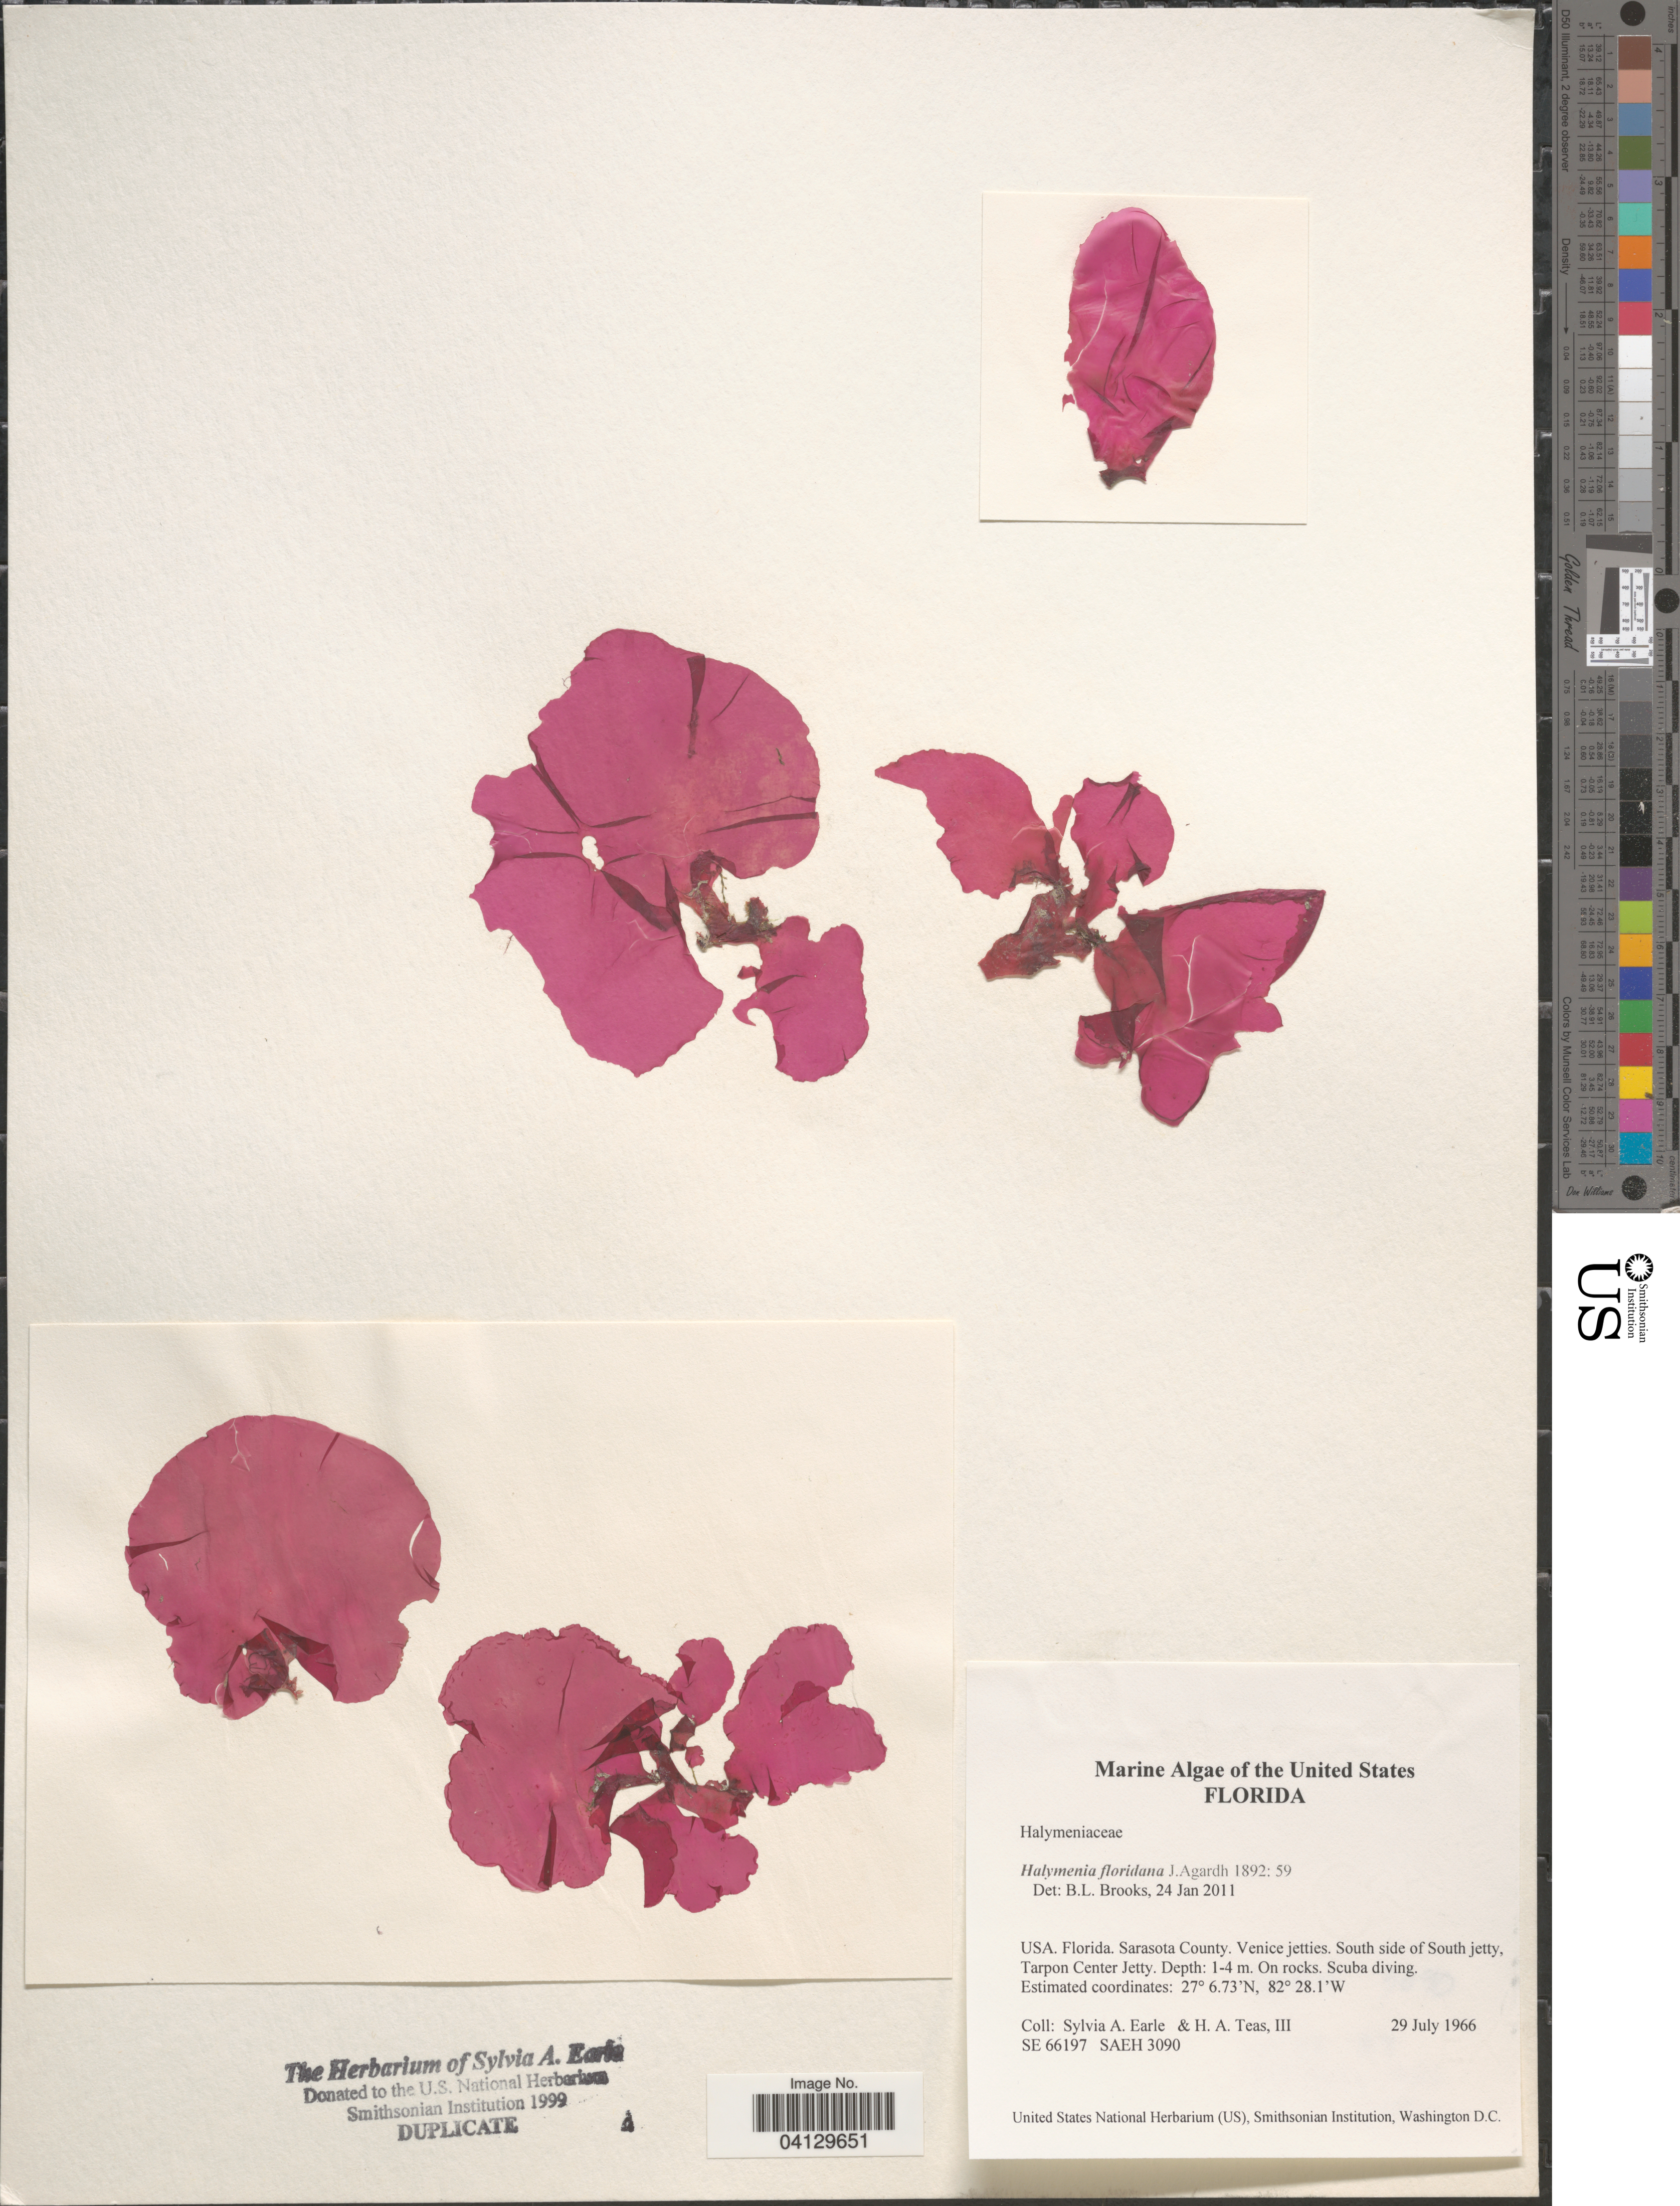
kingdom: Plantae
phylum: Rhodophyta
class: Florideophyceae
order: Halymeniales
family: Halymeniaceae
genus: Halymenia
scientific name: Halymenia floridana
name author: J. Agardh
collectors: S. A. Earle & H. Teas III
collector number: SE66197/SAEH3090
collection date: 1966-07-29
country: United States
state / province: Florida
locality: Sarasota County. Venice jetties. South side of South jetty, Tarpon Center Jetty.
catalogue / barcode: US 328647